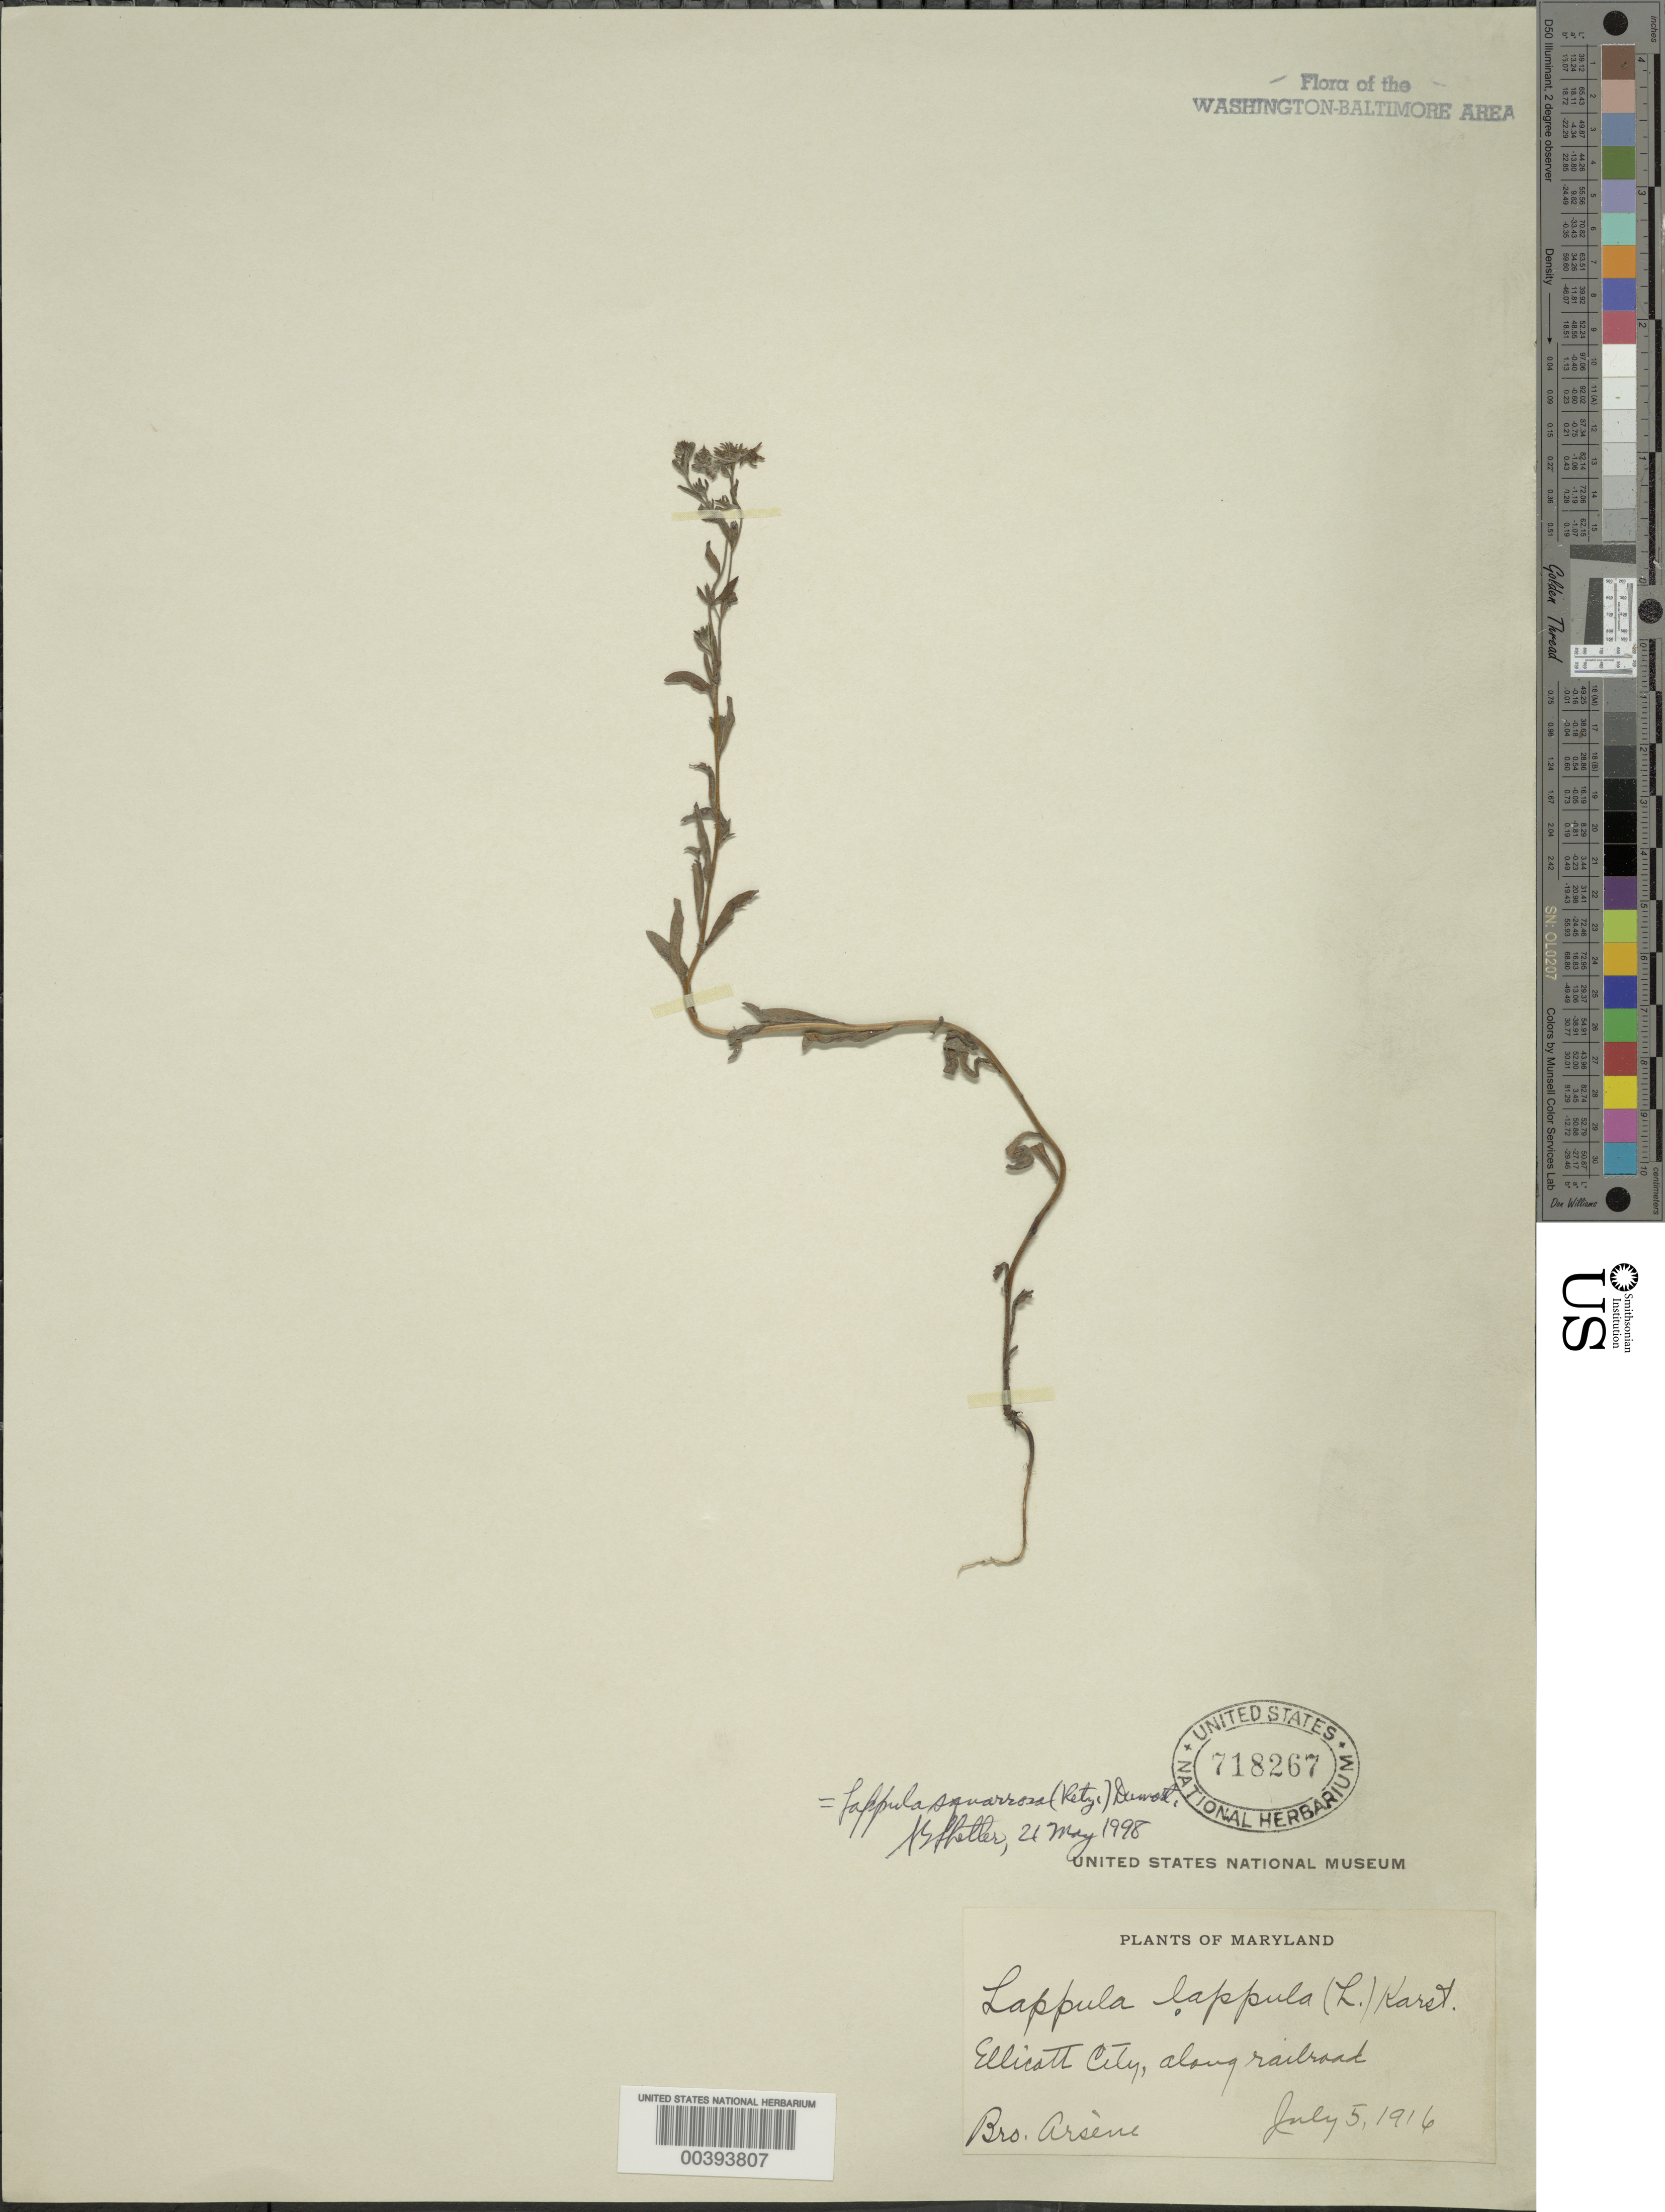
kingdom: Plantae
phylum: Tracheophyta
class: Magnoliopsida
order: Boraginales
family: Boraginaceae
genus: Lappula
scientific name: Lappula squarrosa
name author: (Retz.) Dumort.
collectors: Bro. G. Arsène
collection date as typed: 05 Jul 1916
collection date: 1916-07-05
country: United States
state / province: Maryland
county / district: Howard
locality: Ellicott City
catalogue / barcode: US 718267